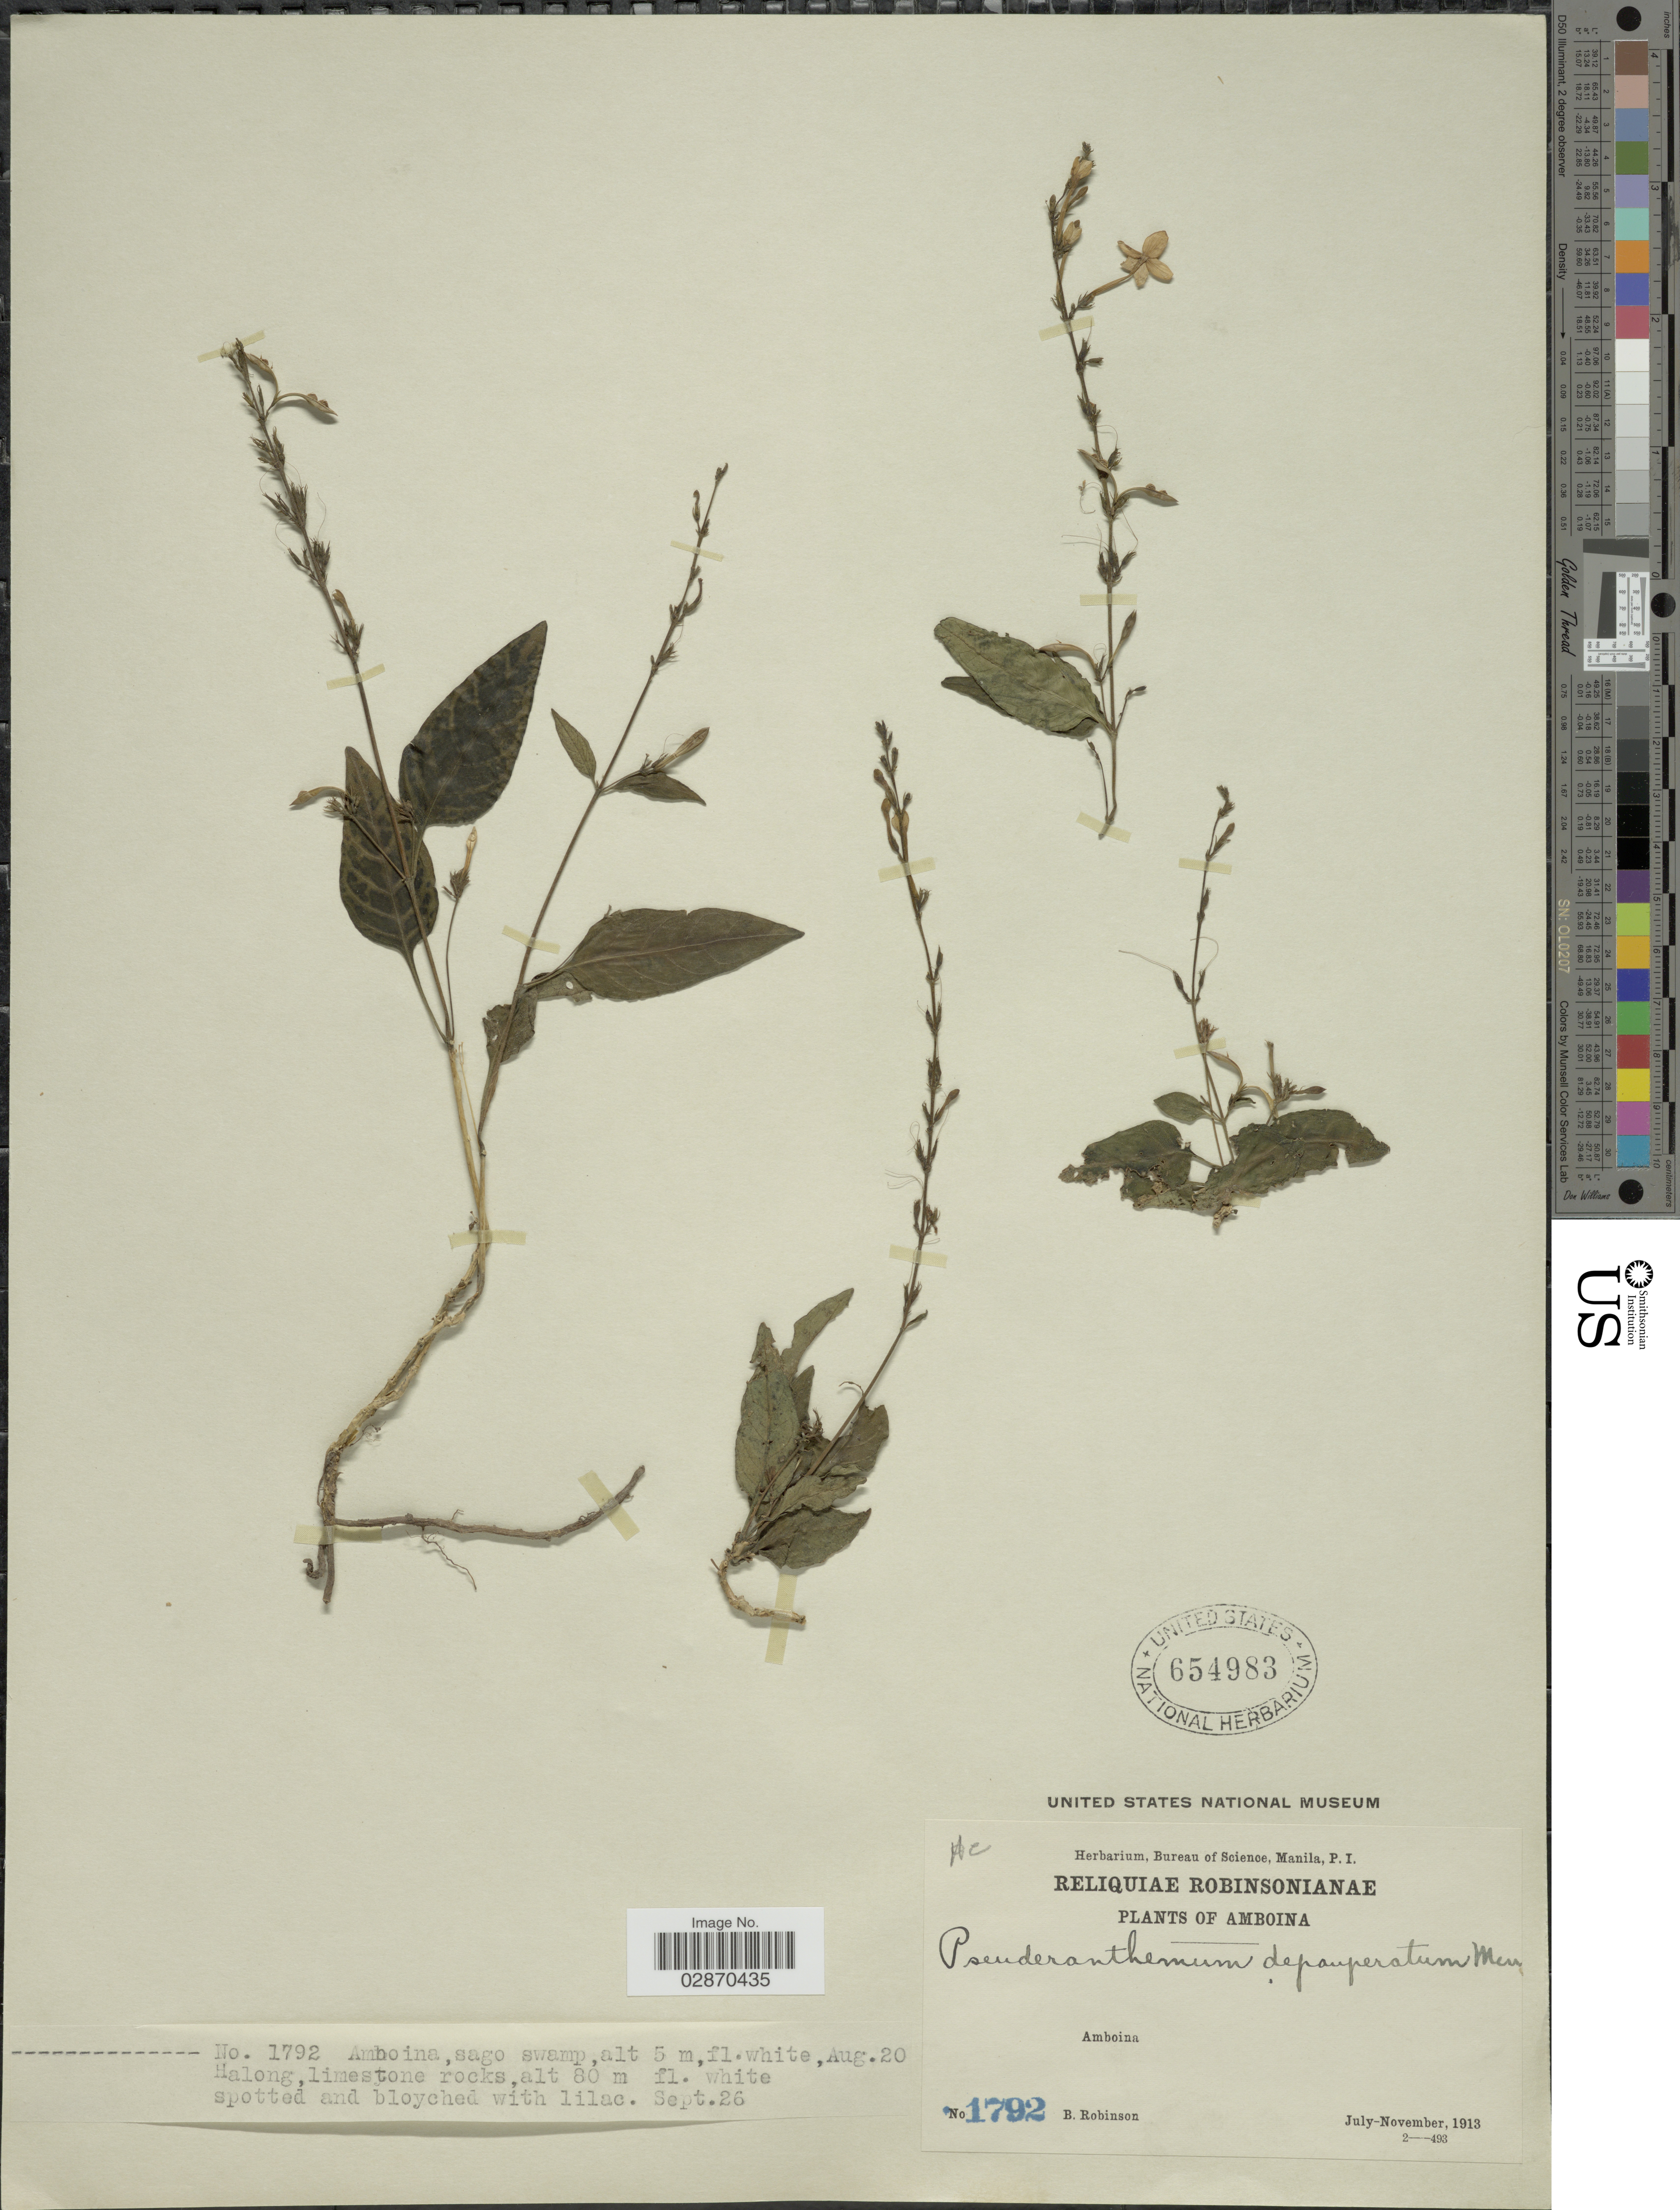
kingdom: Plantae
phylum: Tracheophyta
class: Magnoliopsida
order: Lamiales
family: Acanthaceae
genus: Pseuderanthemum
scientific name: Pseuderanthemum depauperatum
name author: Merr.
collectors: R. Robinson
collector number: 1792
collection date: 1913-08-20/1913-09-26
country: Indonesia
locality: Amboina, sago swamp. Halong, limestone. Rumphianae Amboinenses.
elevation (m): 80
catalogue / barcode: US 654983